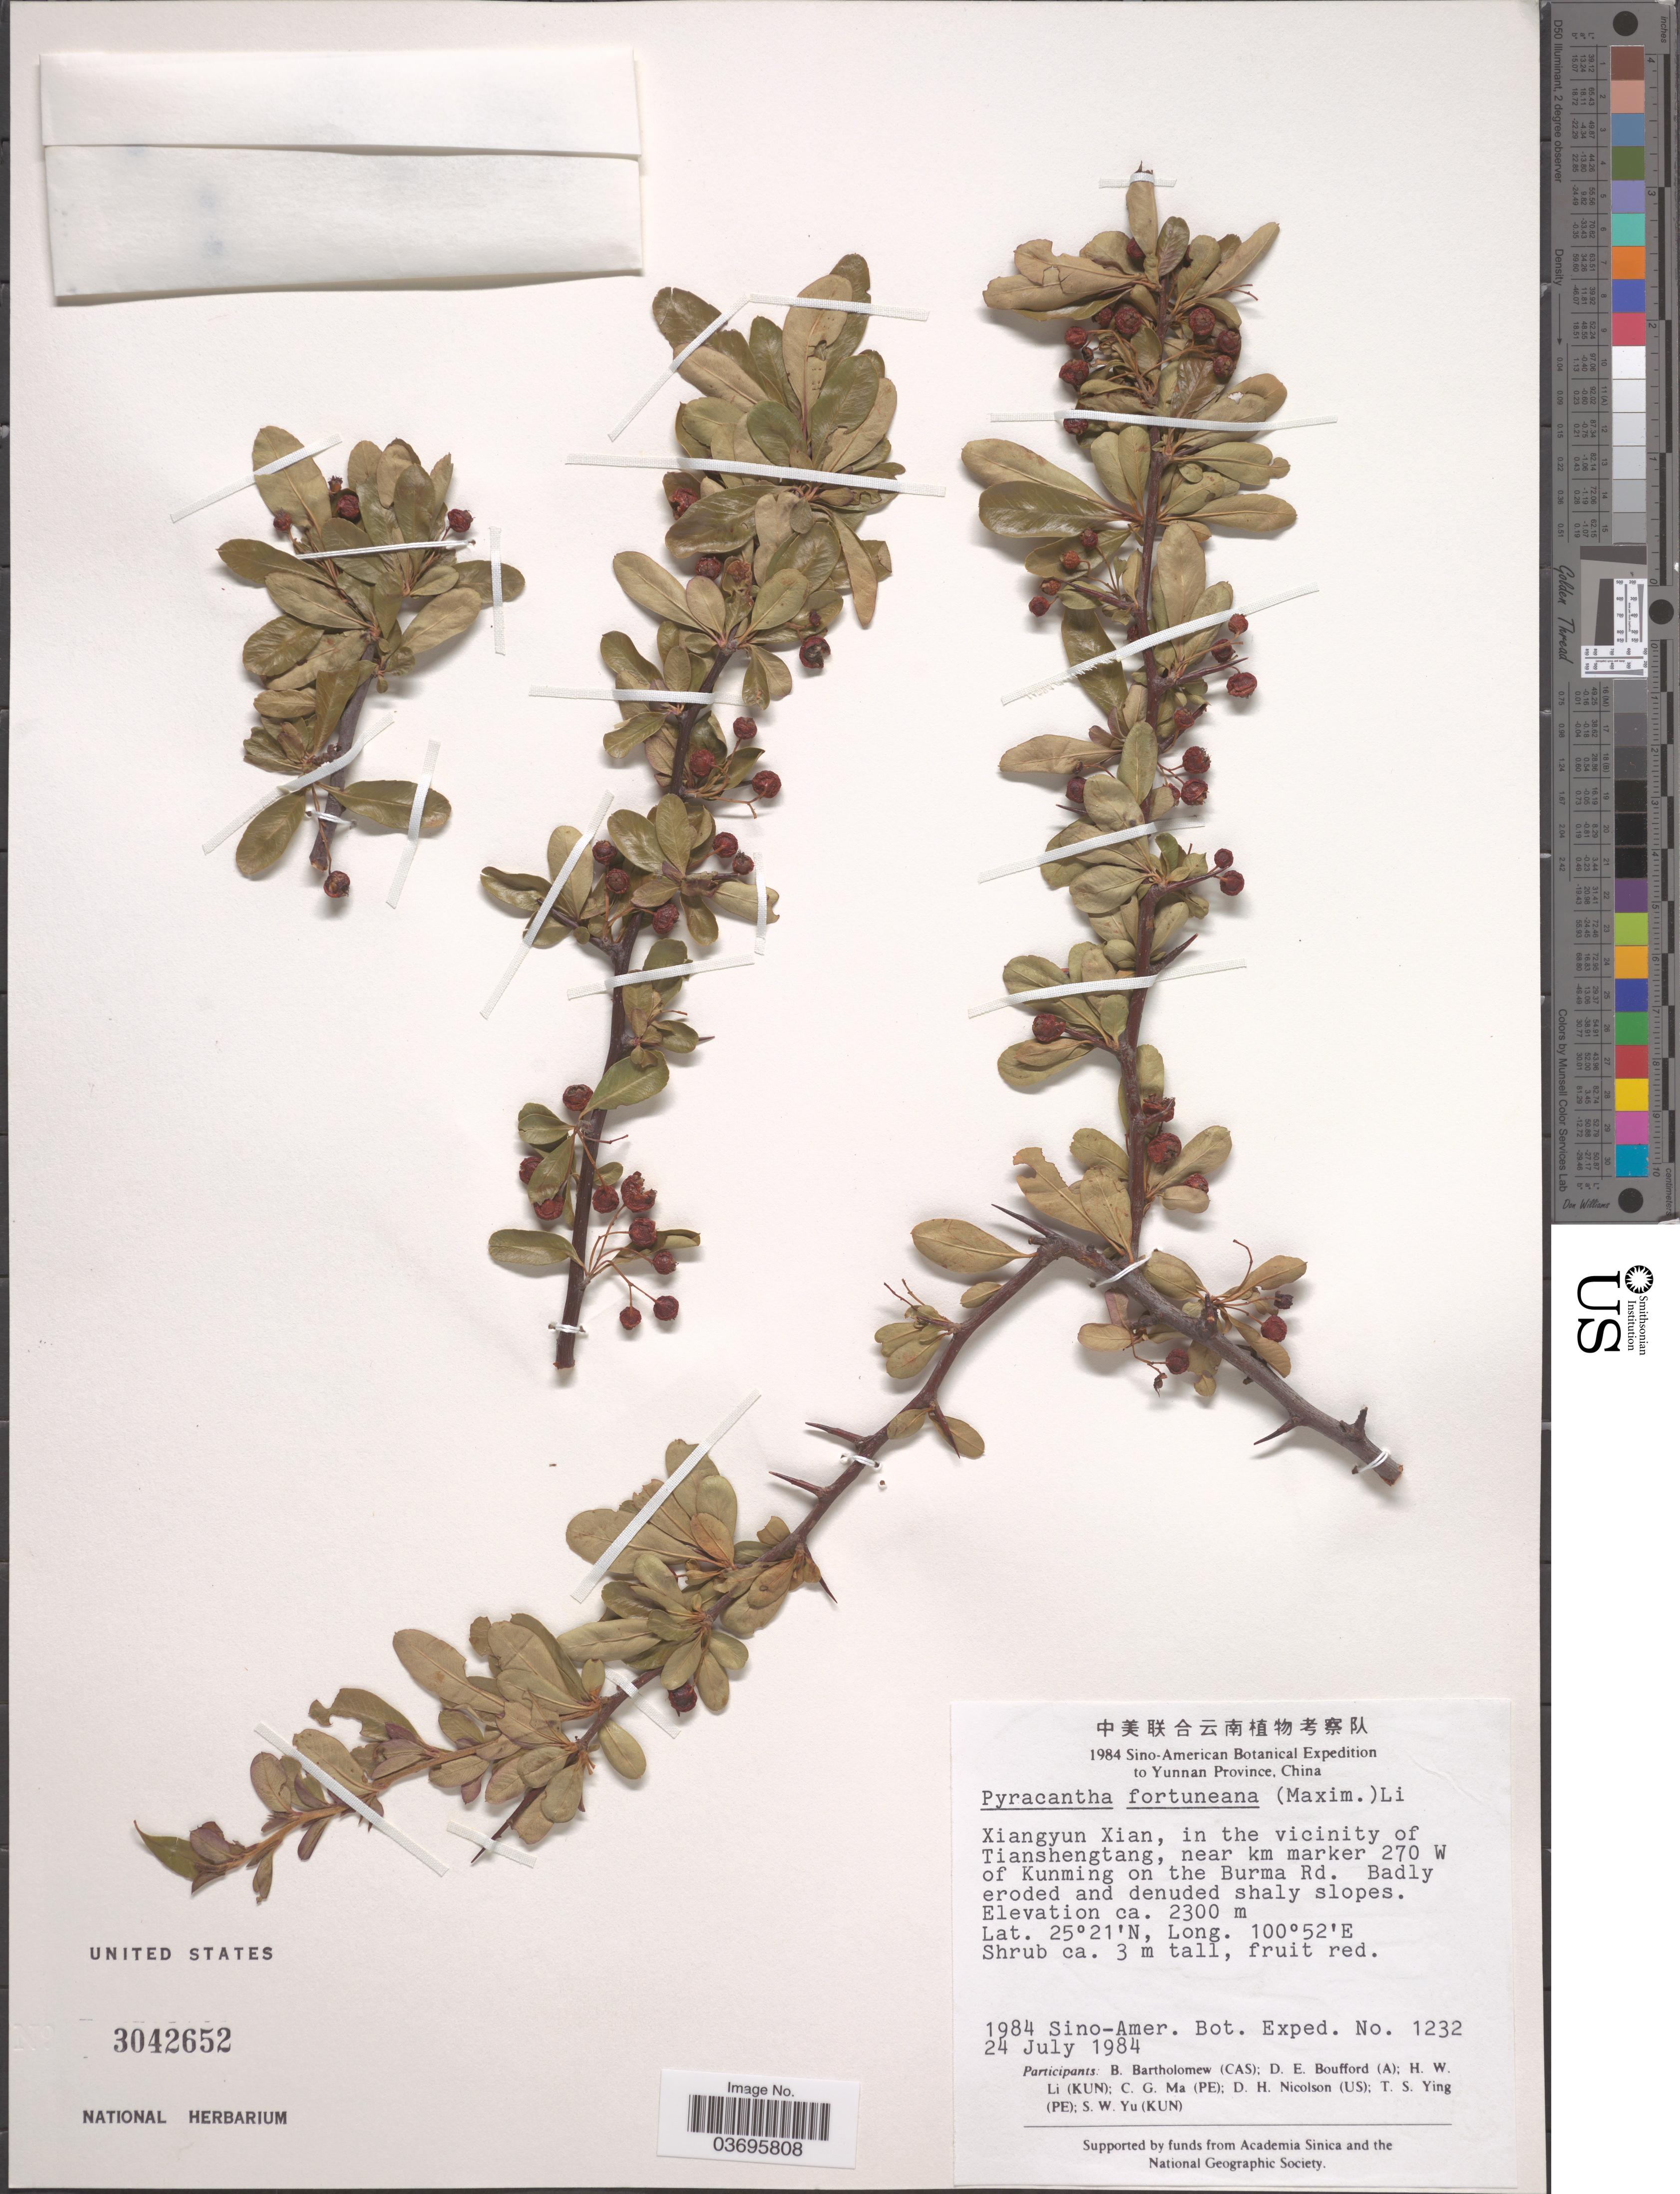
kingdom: Plantae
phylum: Tracheophyta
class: Magnoliopsida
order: Rosales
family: Rosaceae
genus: Pyracantha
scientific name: Pyracantha fortuneana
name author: (Maxim.) H.L. Li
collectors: Sino-Amer. Bot. Exped. 1984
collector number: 1232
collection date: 1984-07-24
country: China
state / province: Yunnan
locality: Xiangyun Xian, in the vicinity of Tianshengtang, near km marker 270 W of Kunming on the Burma Rd.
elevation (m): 2300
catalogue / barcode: US 3042652